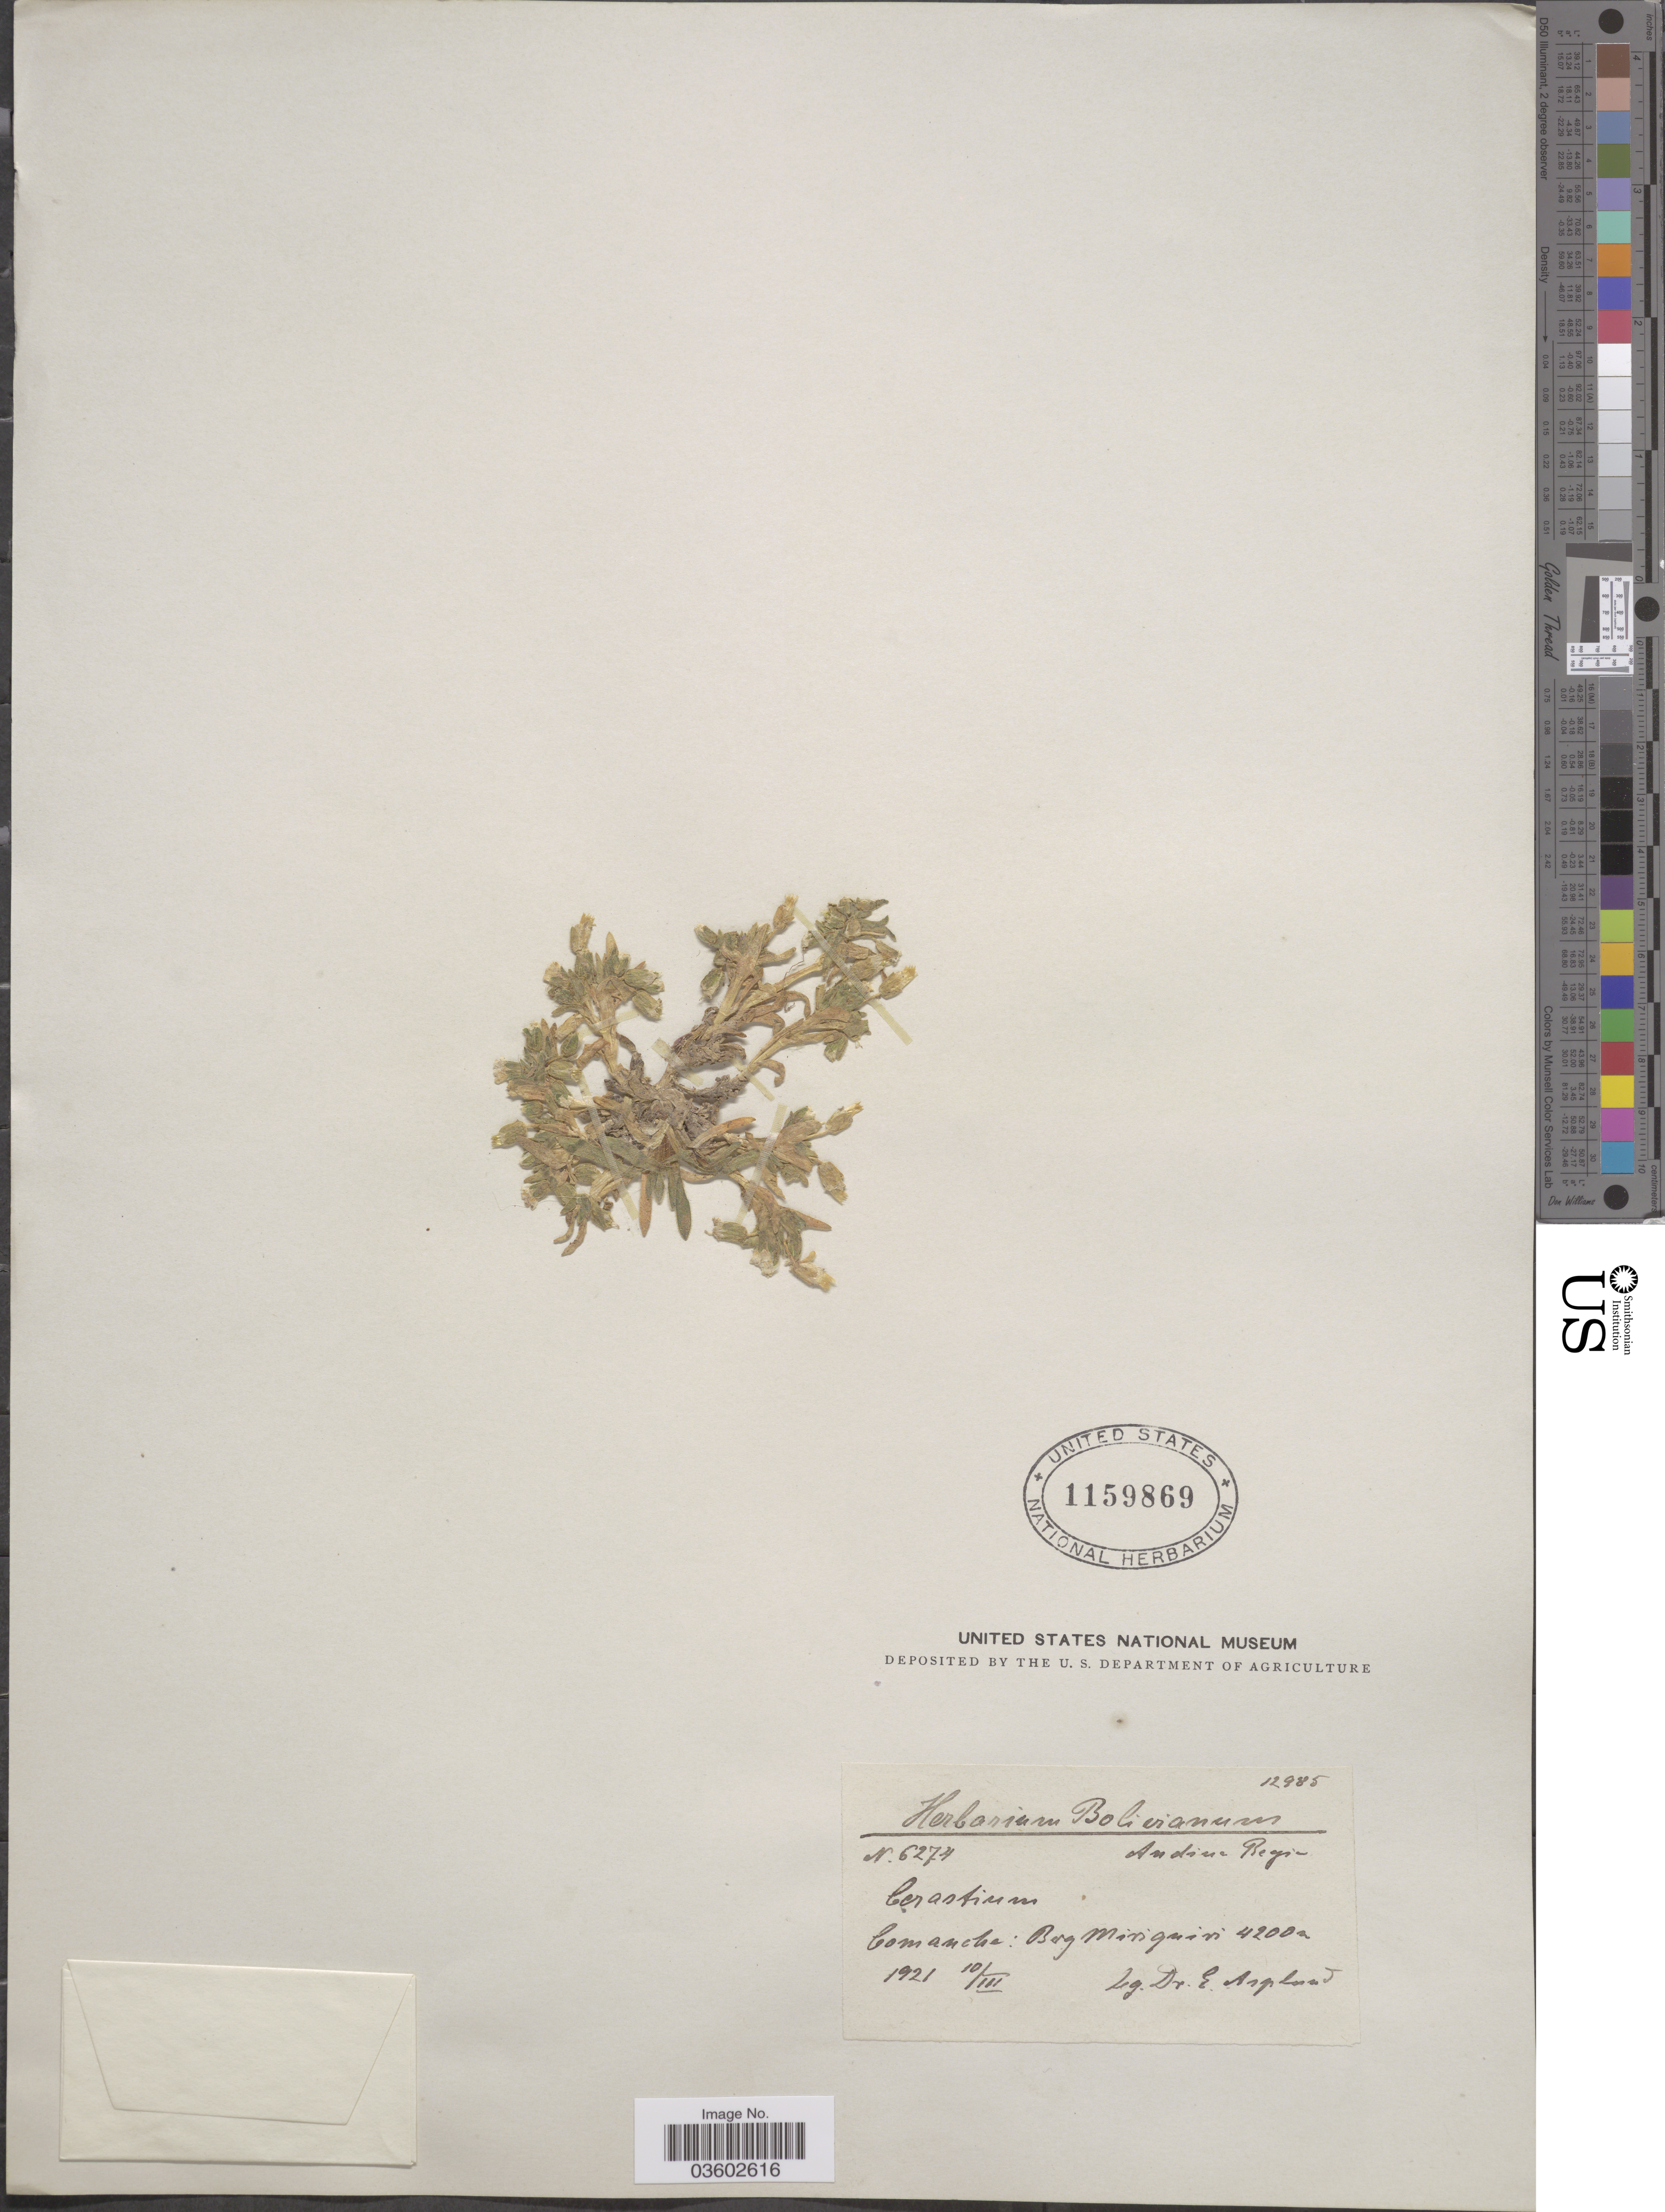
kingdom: Plantae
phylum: Tracheophyta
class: Magnoliopsida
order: Caryophyllales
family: Caryophyllaceae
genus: Cerastium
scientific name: Cerastium soratense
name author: Rohrb.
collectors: E. Asplund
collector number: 6274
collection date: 1921-03-10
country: Bolivia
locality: Andina Region, Comanche: Berg Miriquiri.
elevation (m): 4200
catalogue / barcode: US 1159869